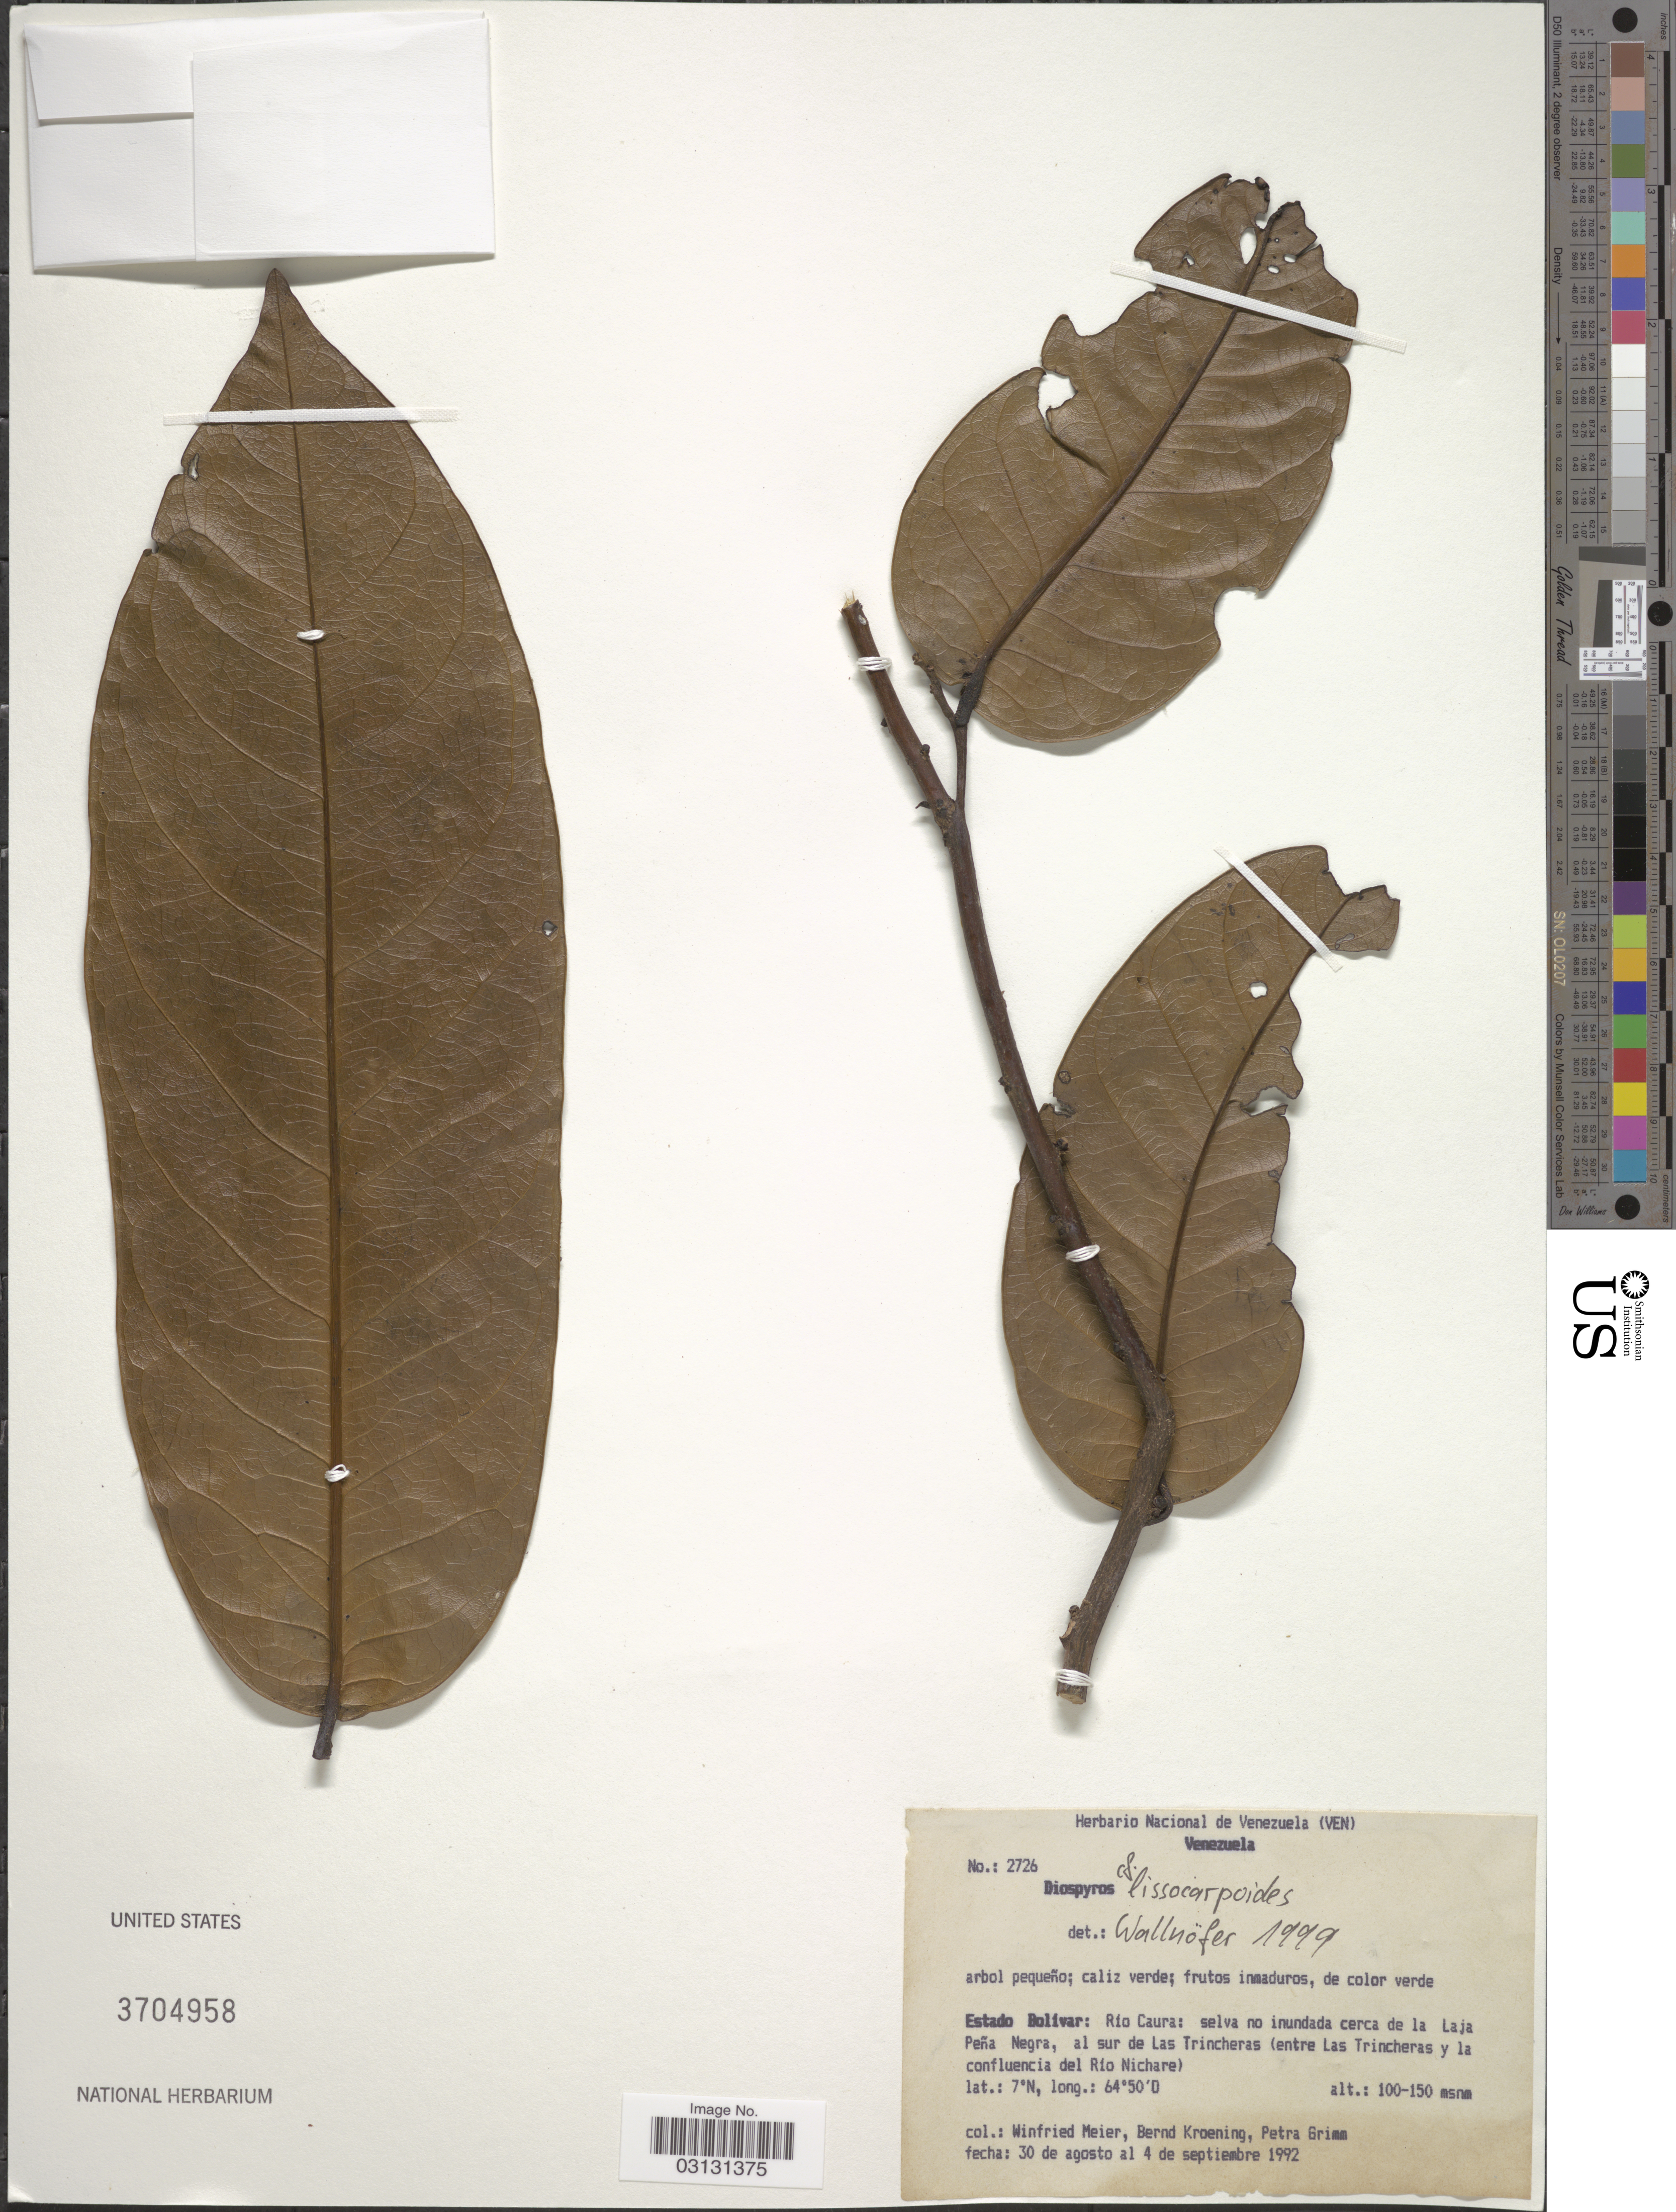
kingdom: Plantae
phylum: Tracheophyta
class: Magnoliopsida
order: Ericales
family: Ebenaceae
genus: Diospyros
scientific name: Diospyros lissocarpoides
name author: Sandwith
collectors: W. Meier, B. Kroening & P. Grimm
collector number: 2726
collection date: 1992-08-30/1992-09-04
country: Venezuela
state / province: Bolivar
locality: Rio Caura: selva no inundada cerca de la Laja Peña Negra, al sur de las Trincheras (entre Las Trincheras y la confluencia del Río Nachare).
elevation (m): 100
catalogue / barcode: US 3704958